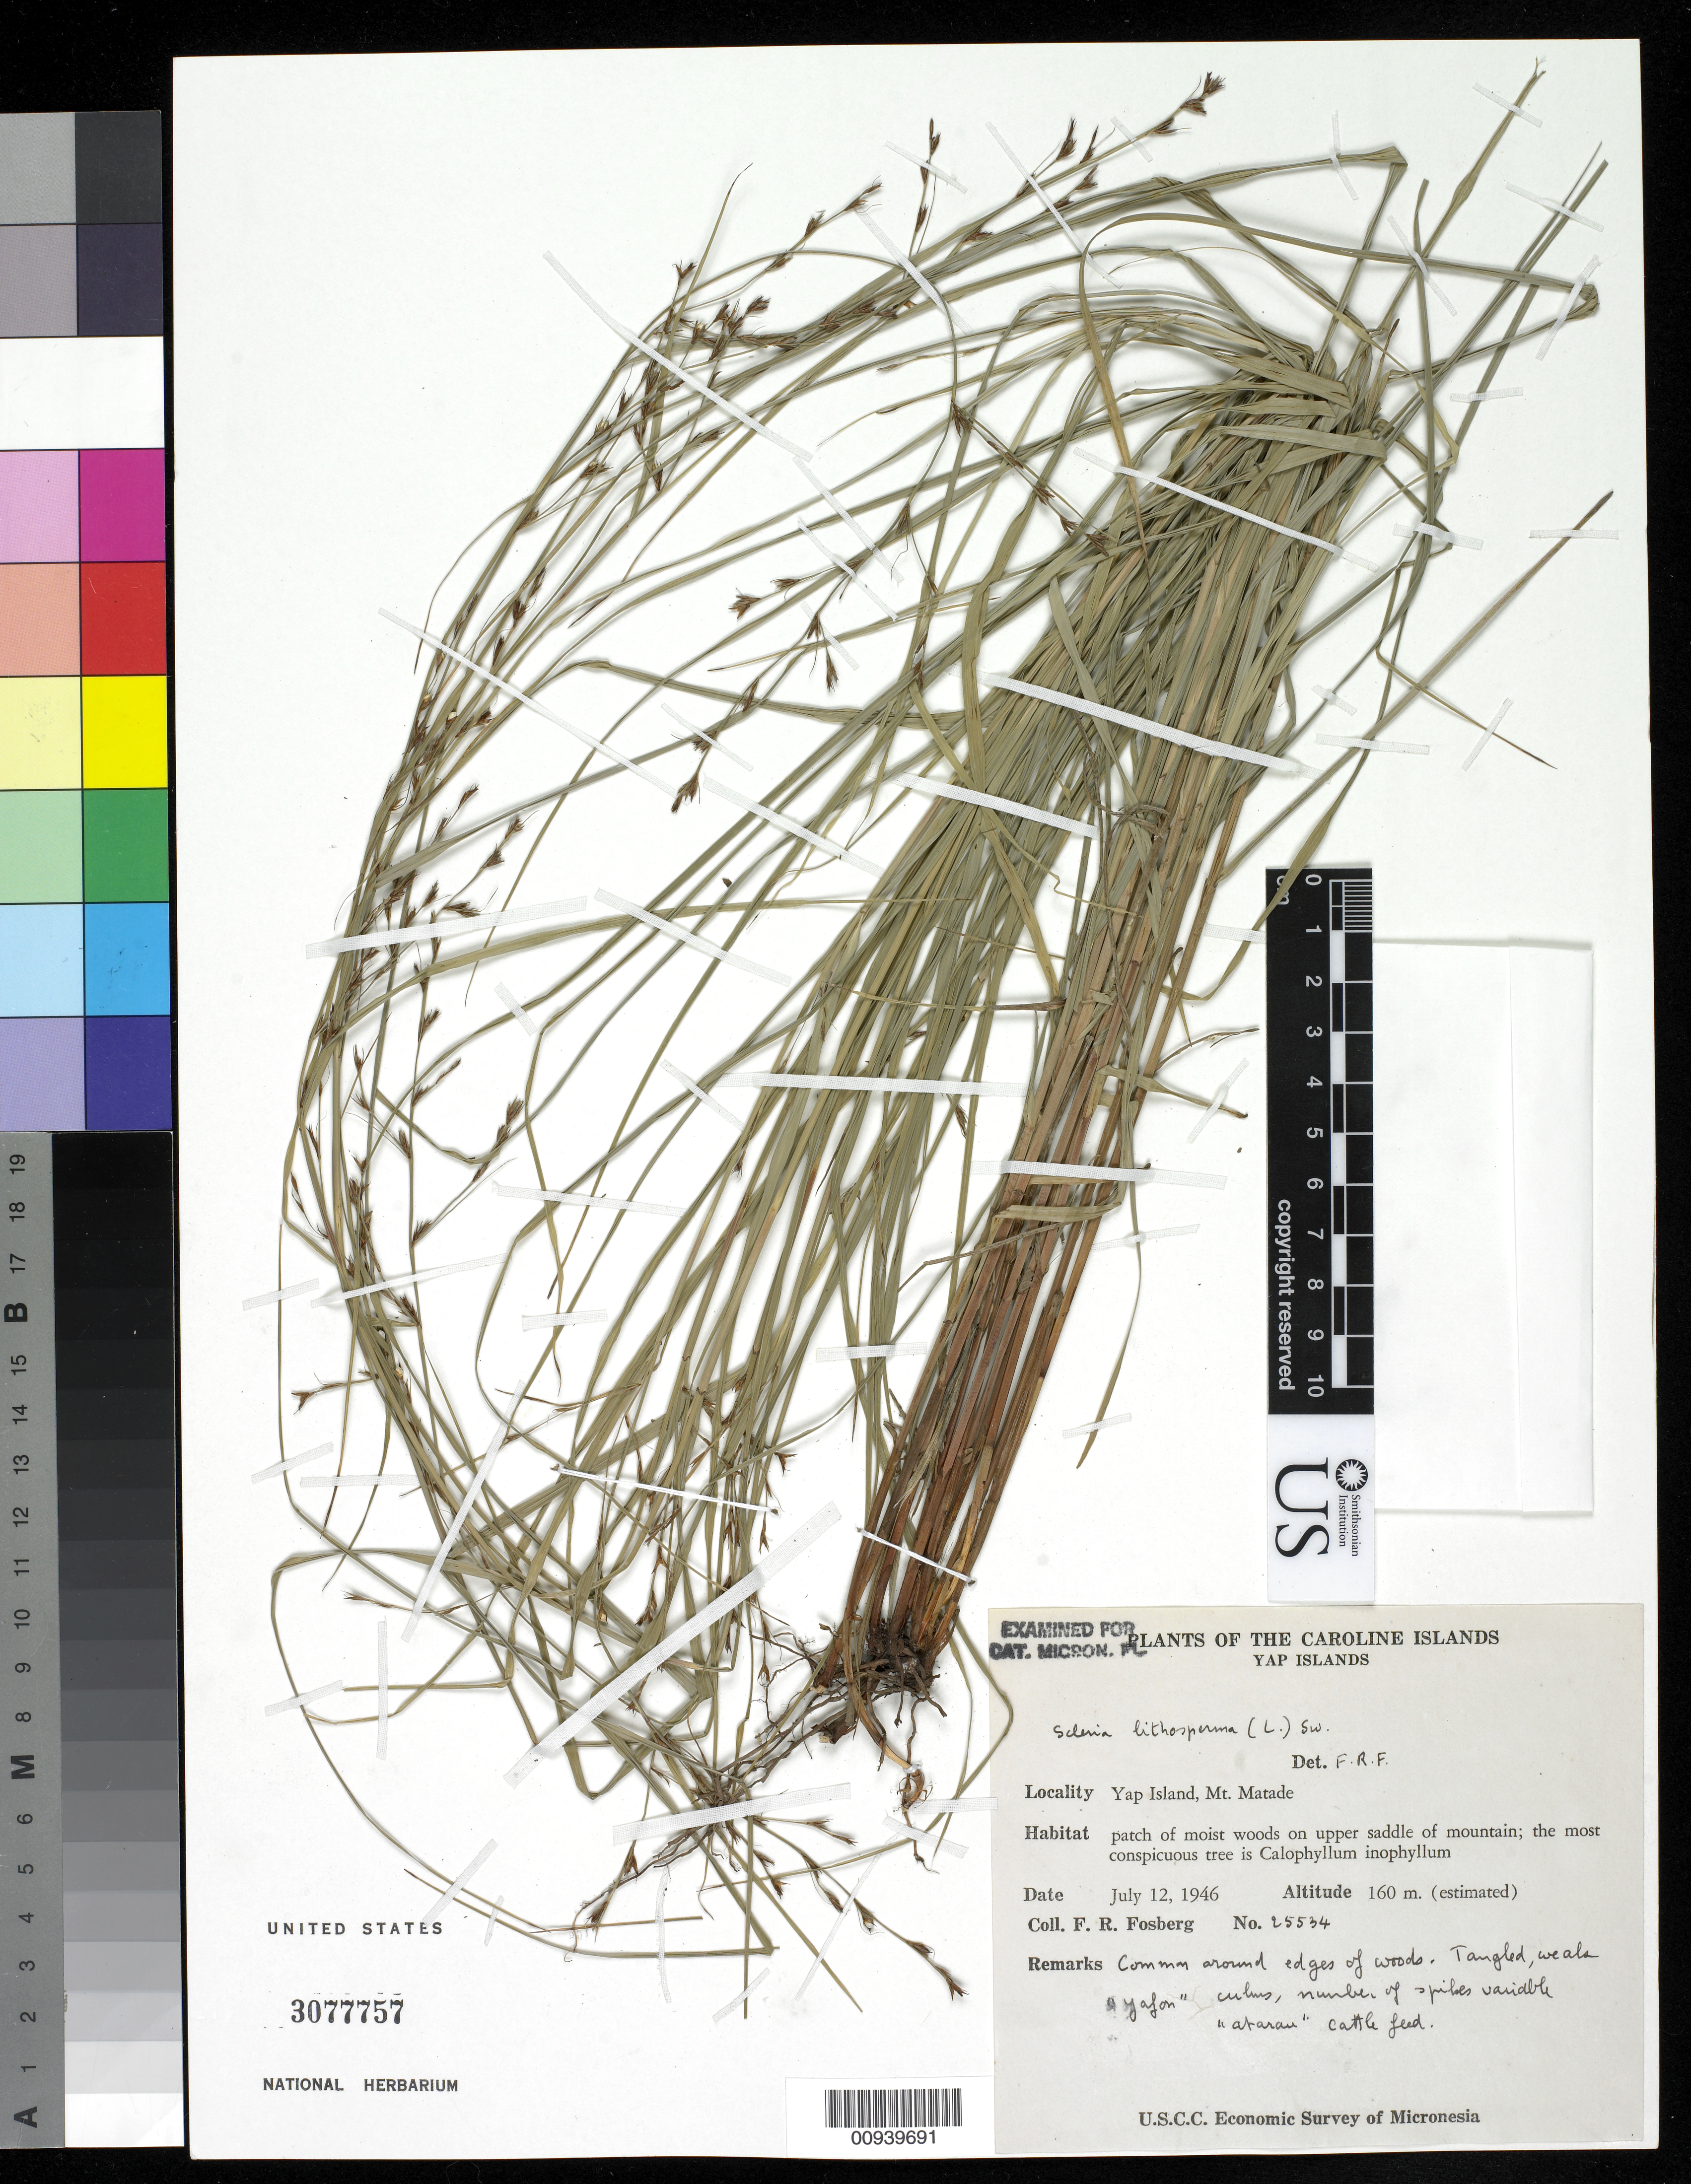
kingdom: Plantae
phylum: Tracheophyta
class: Liliopsida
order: Poales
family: Cyperaceae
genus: Scleria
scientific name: Scleria lithosperma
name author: (L.) Sw.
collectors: F. R. Fosberg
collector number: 25534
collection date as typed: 12 Jul 1946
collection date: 1946-07-12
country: Micronesia, Federated States of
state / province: Yap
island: Yap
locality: Mt. Matade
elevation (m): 160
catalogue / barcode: US 3077757